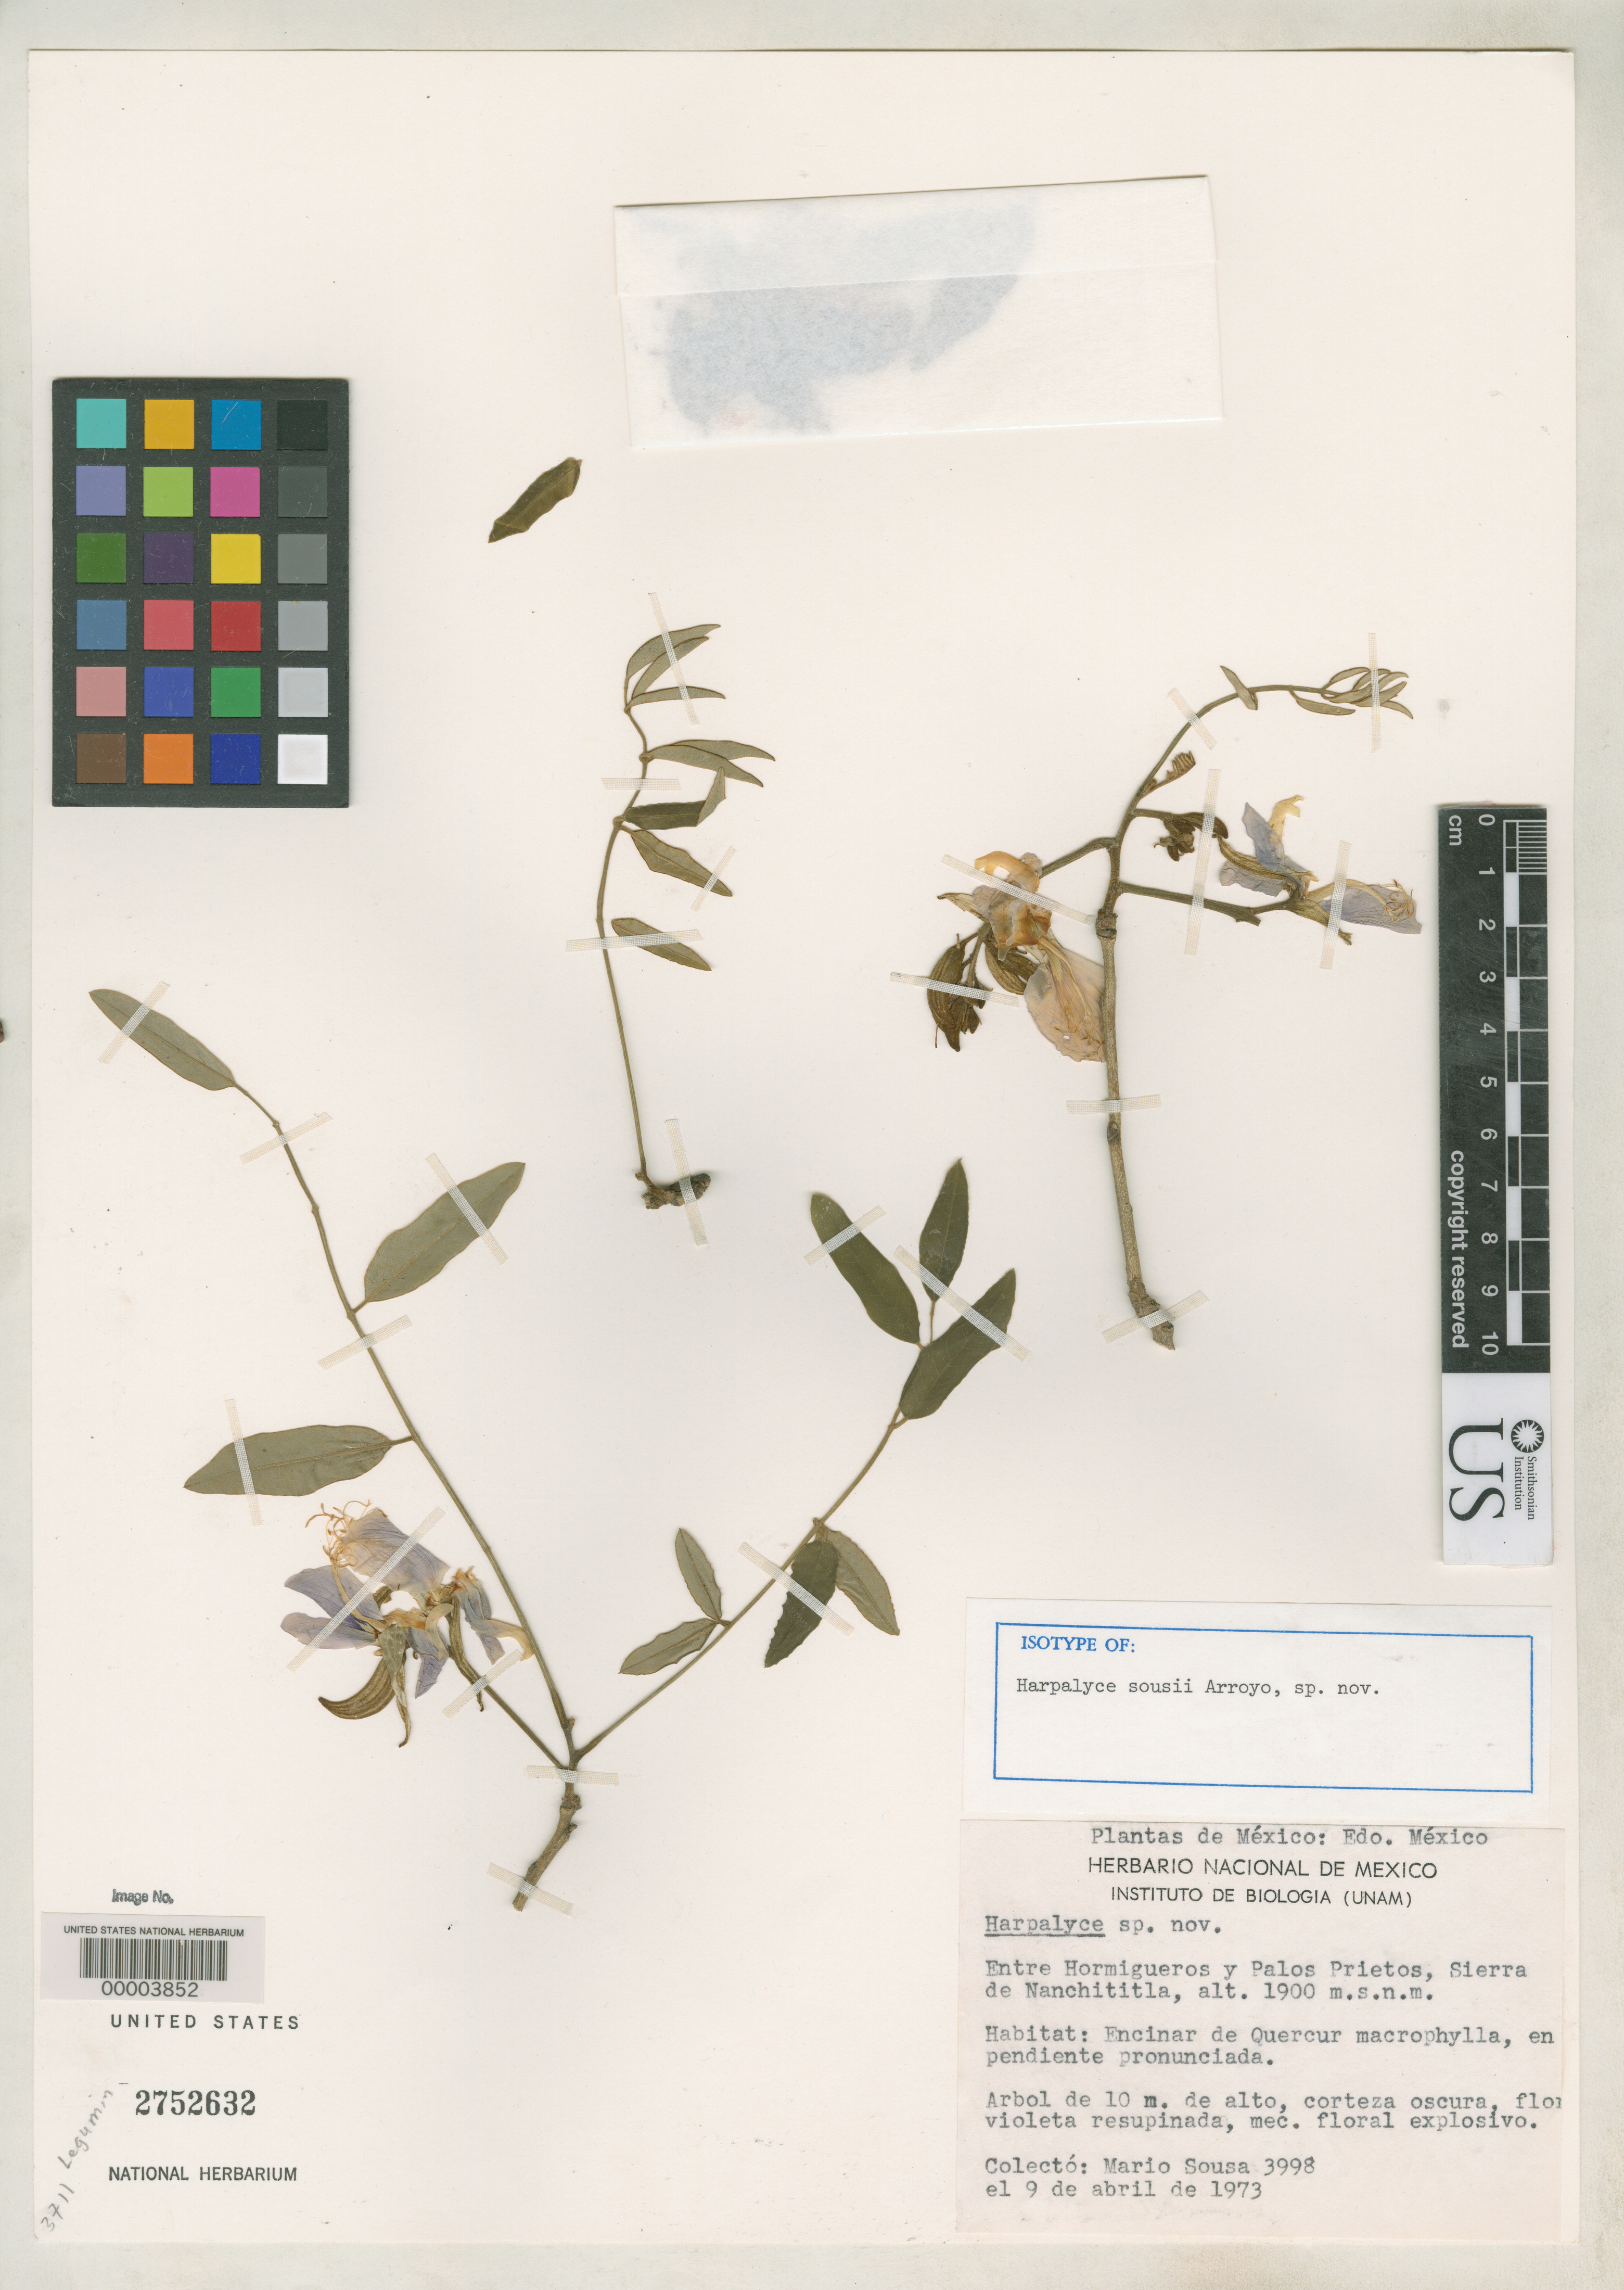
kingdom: Plantae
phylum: Tracheophyta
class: Magnoliopsida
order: Fabales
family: Fabaceae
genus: Harpalyce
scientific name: Harpalyce sousae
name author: Arroyo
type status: Isotype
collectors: M. Sousa S.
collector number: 3998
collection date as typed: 09 Apr 1973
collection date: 1973-04-09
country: Mexico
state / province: México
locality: Hormigueros and Palos Prietos.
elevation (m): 1900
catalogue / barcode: US 2752032